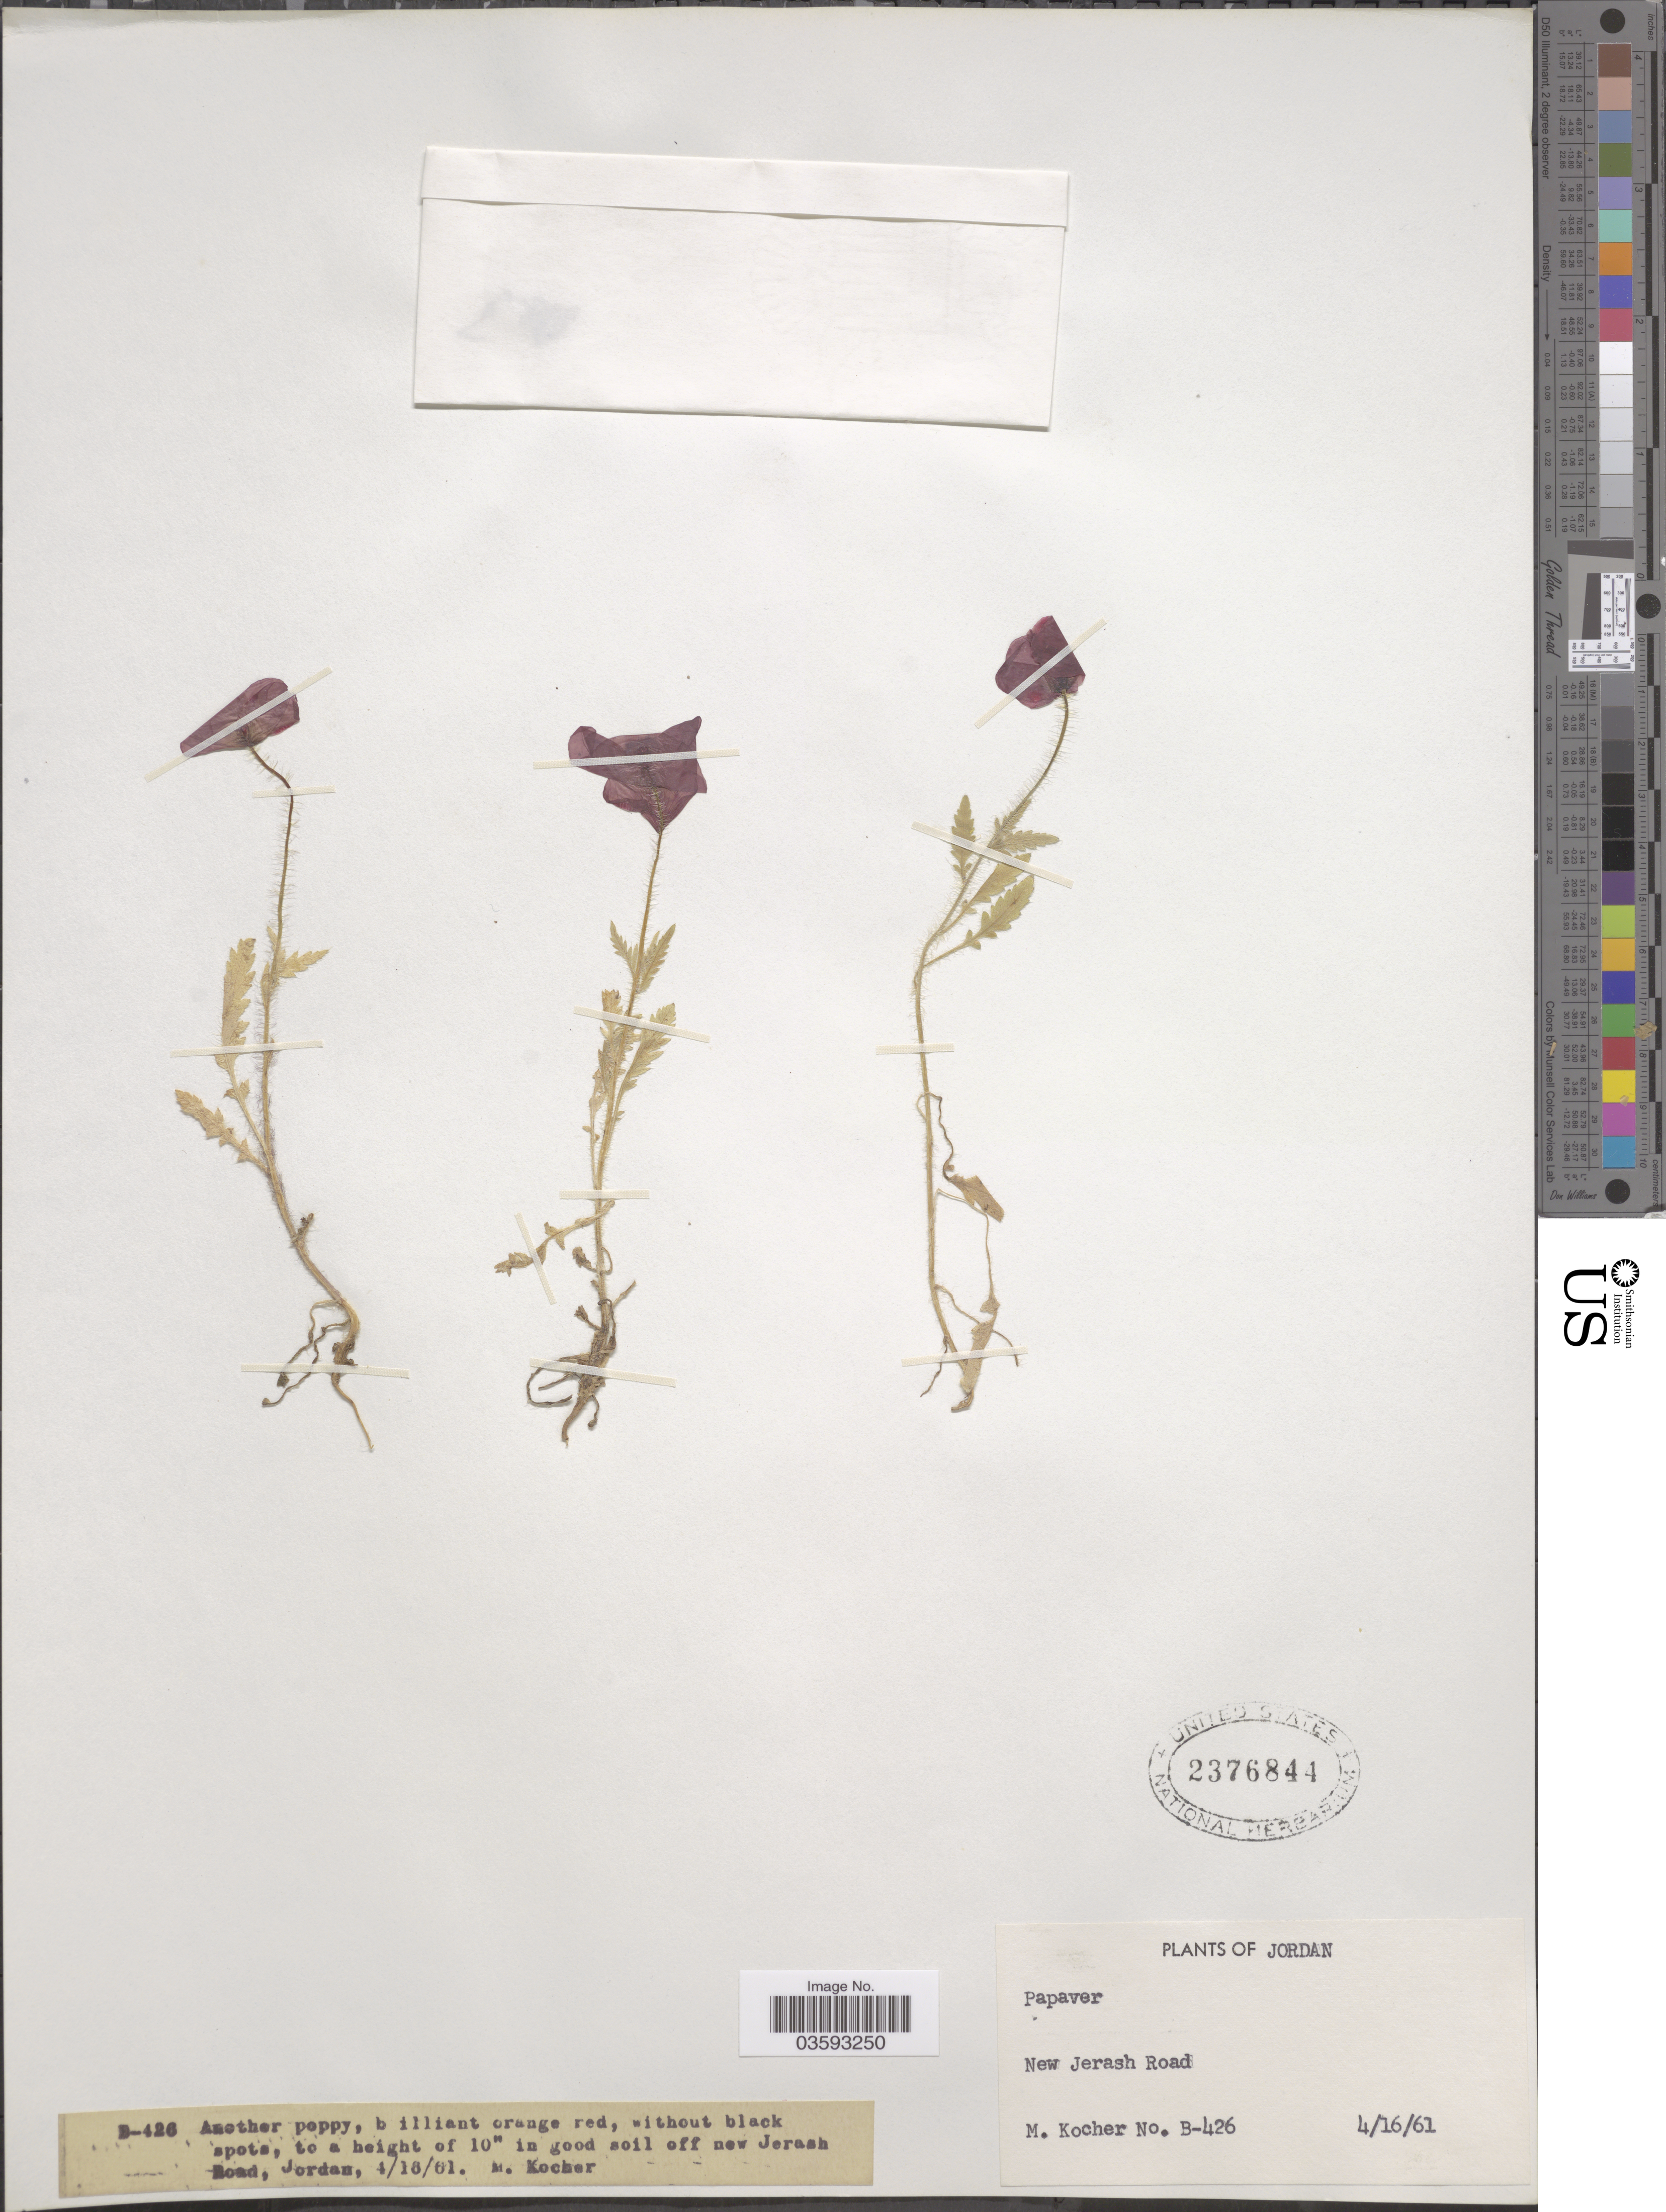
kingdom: Plantae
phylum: Tracheophyta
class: Magnoliopsida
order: Ranunculales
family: Papaveraceae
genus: Papaver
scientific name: Papaver sp.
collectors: M. Kocher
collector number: B-426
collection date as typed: Transcribed d/m/y: 16/4/61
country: Jordan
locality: Off new Jerash Road.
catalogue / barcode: US 2376844